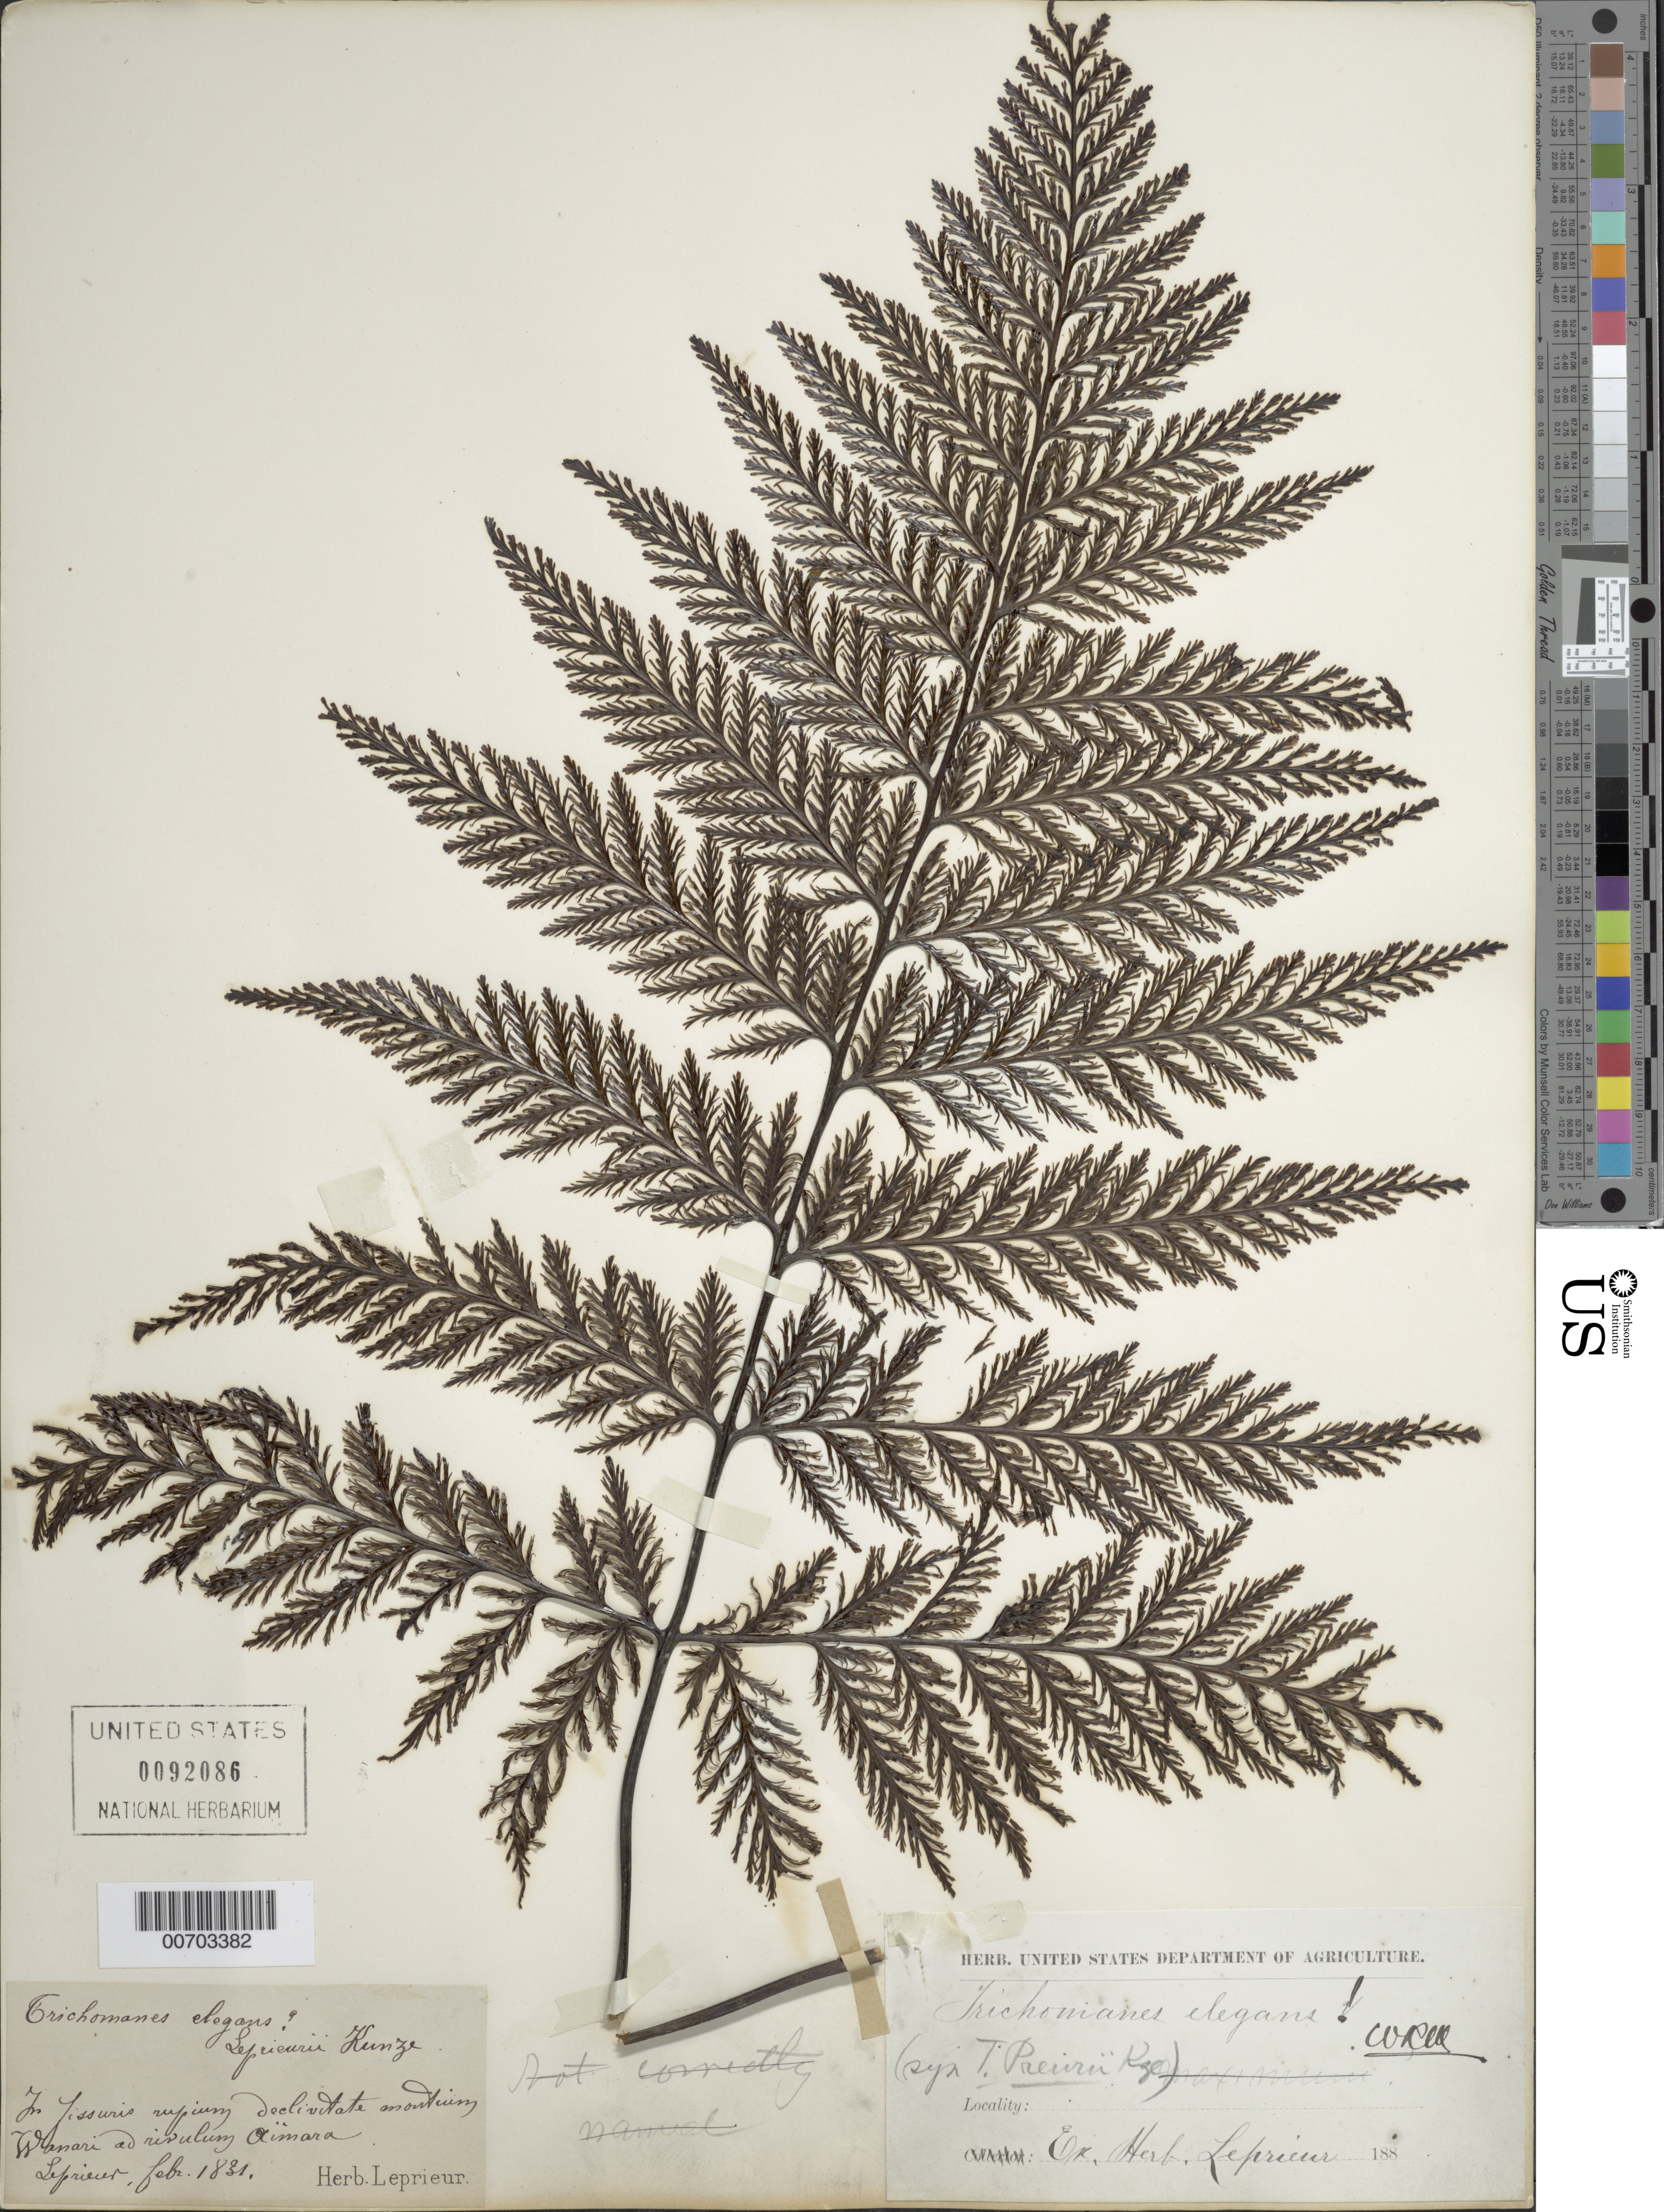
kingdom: Plantae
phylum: Tracheophyta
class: Polypodiopsida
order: Hymenophyllales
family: Hymenophyllaceae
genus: Trichomanes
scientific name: Trichomanes elegans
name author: Rich.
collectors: F. M. R. Leprieur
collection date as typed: February 1831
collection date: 1831-02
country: French Guiana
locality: Wanari Mt, Aimara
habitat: Fissures rupiunm declivitate montium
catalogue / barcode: US 92086